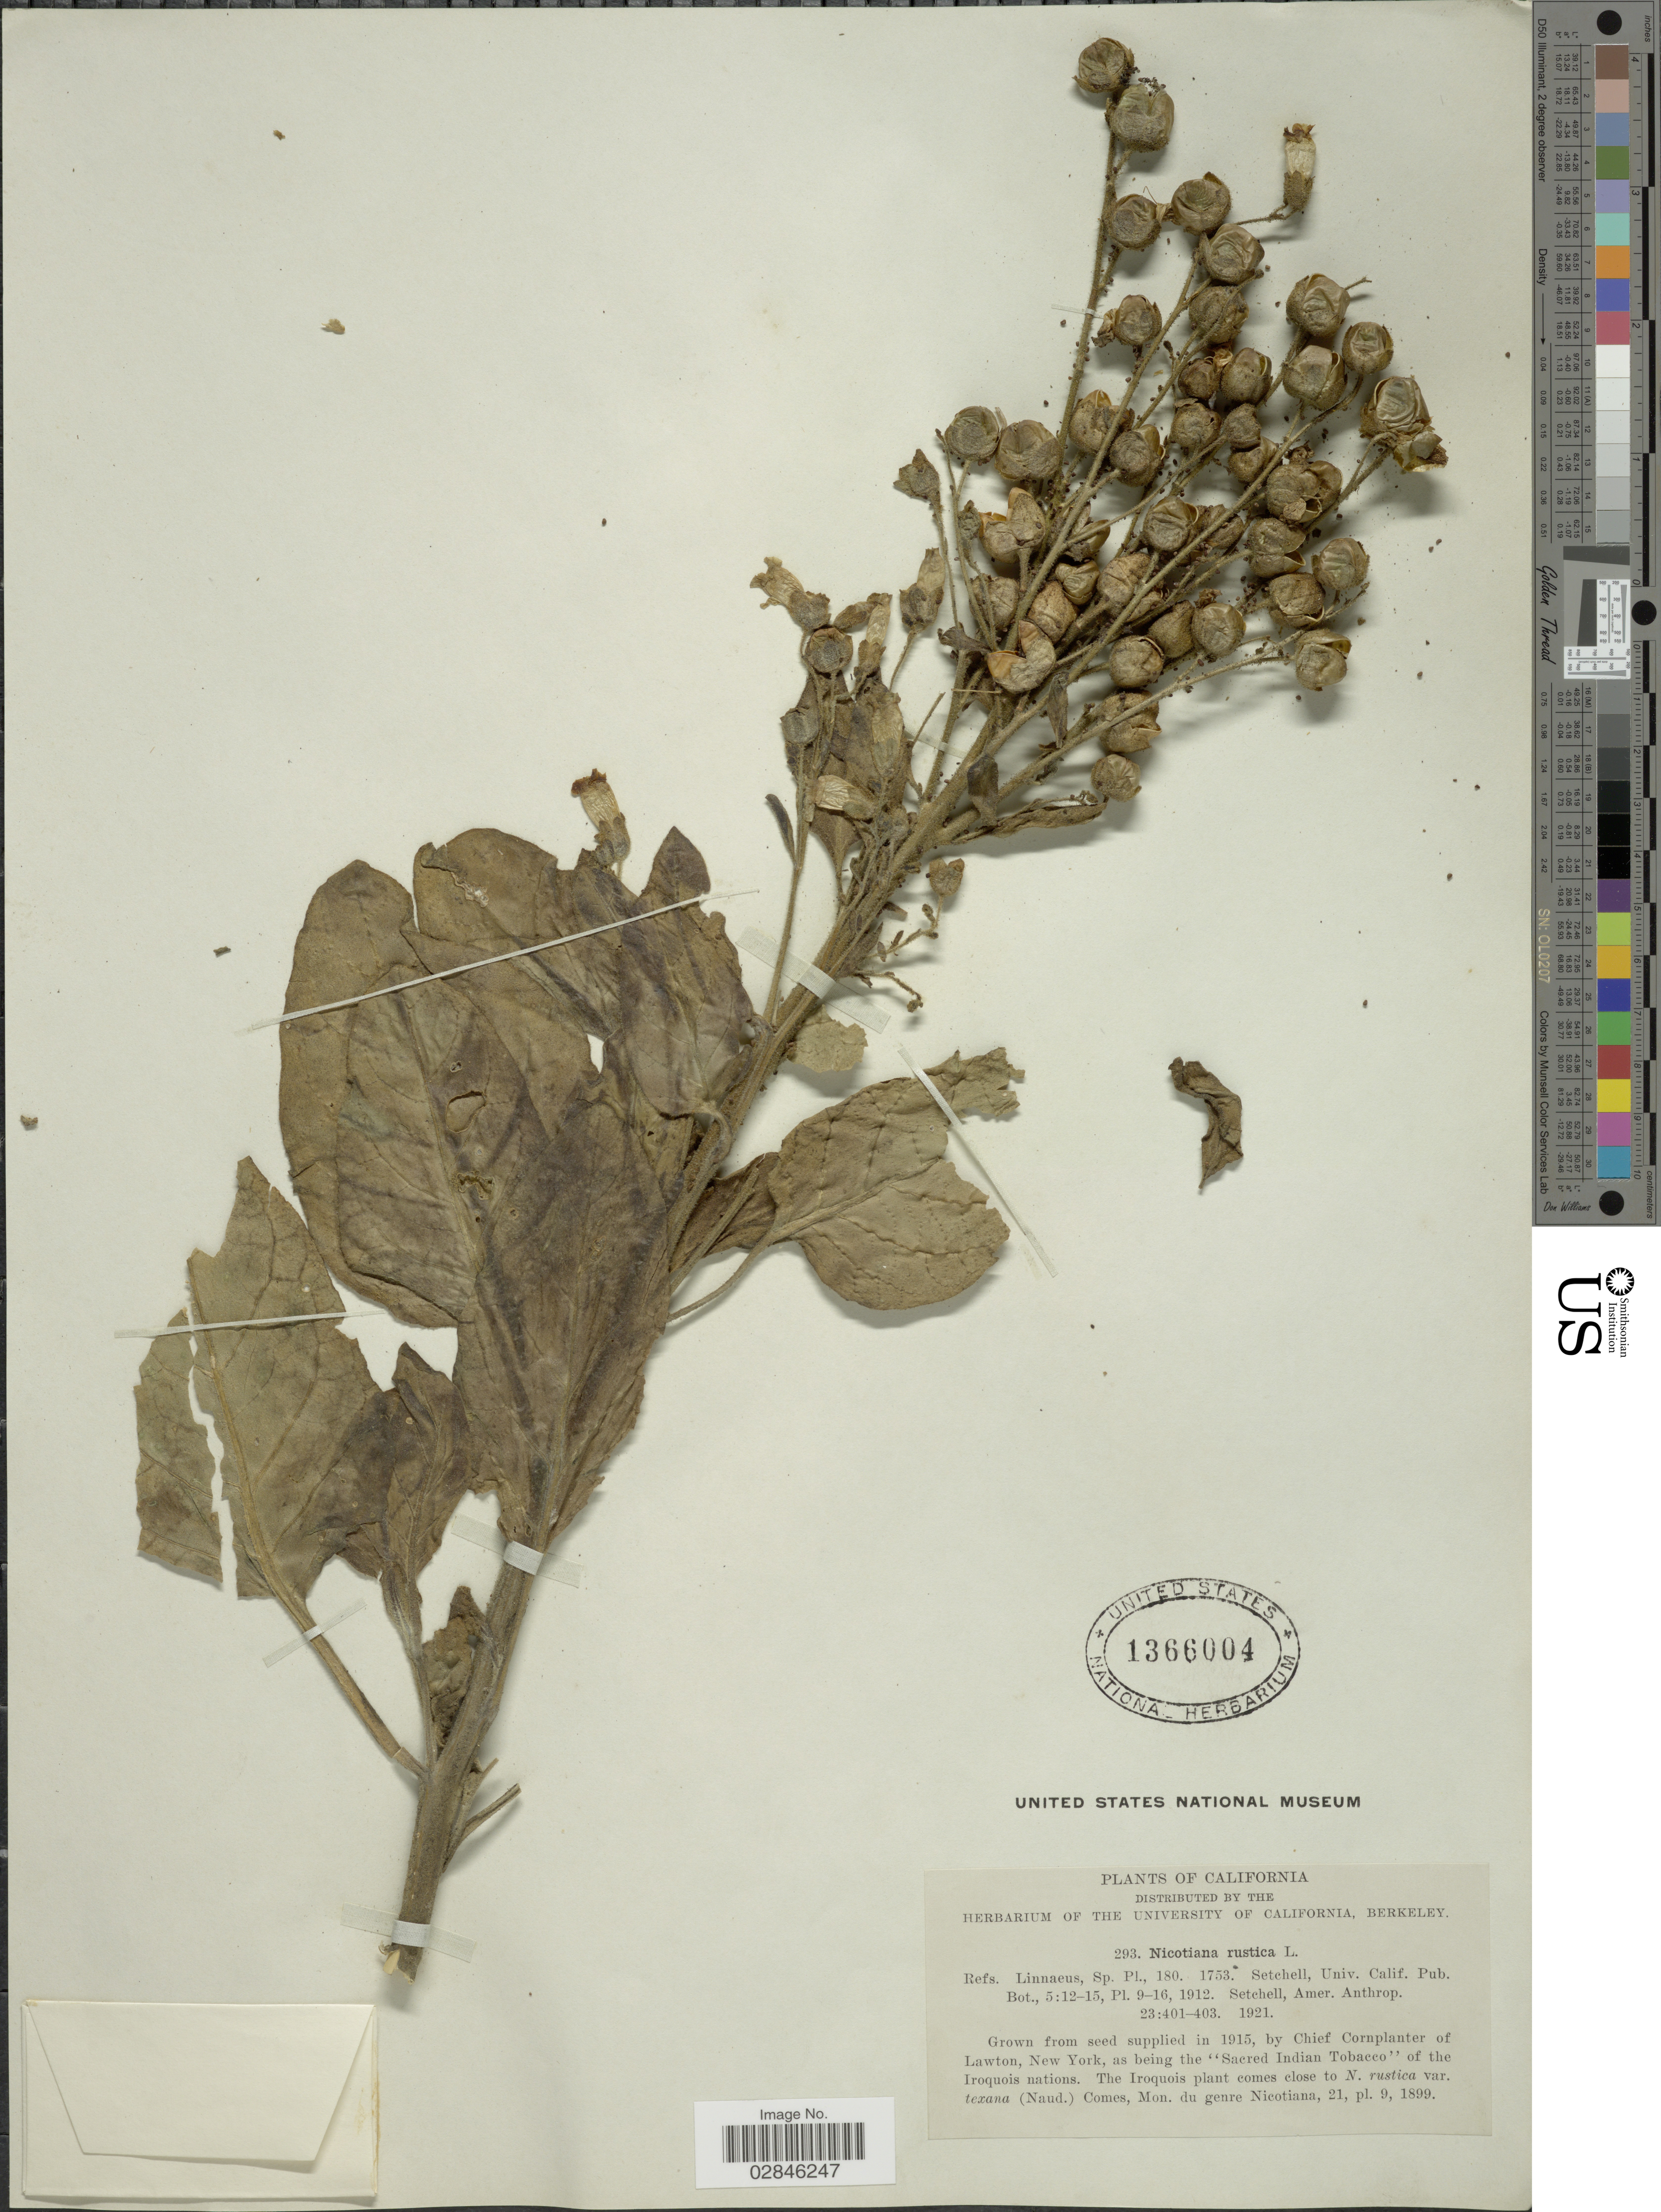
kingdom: Plantae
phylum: Tracheophyta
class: Magnoliopsida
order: Solanales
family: Solanaceae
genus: Nicotiana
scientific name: Nicotiana rustica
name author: L.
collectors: ex herb. Univ. of California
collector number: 293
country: United States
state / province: California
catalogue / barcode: US 1366004